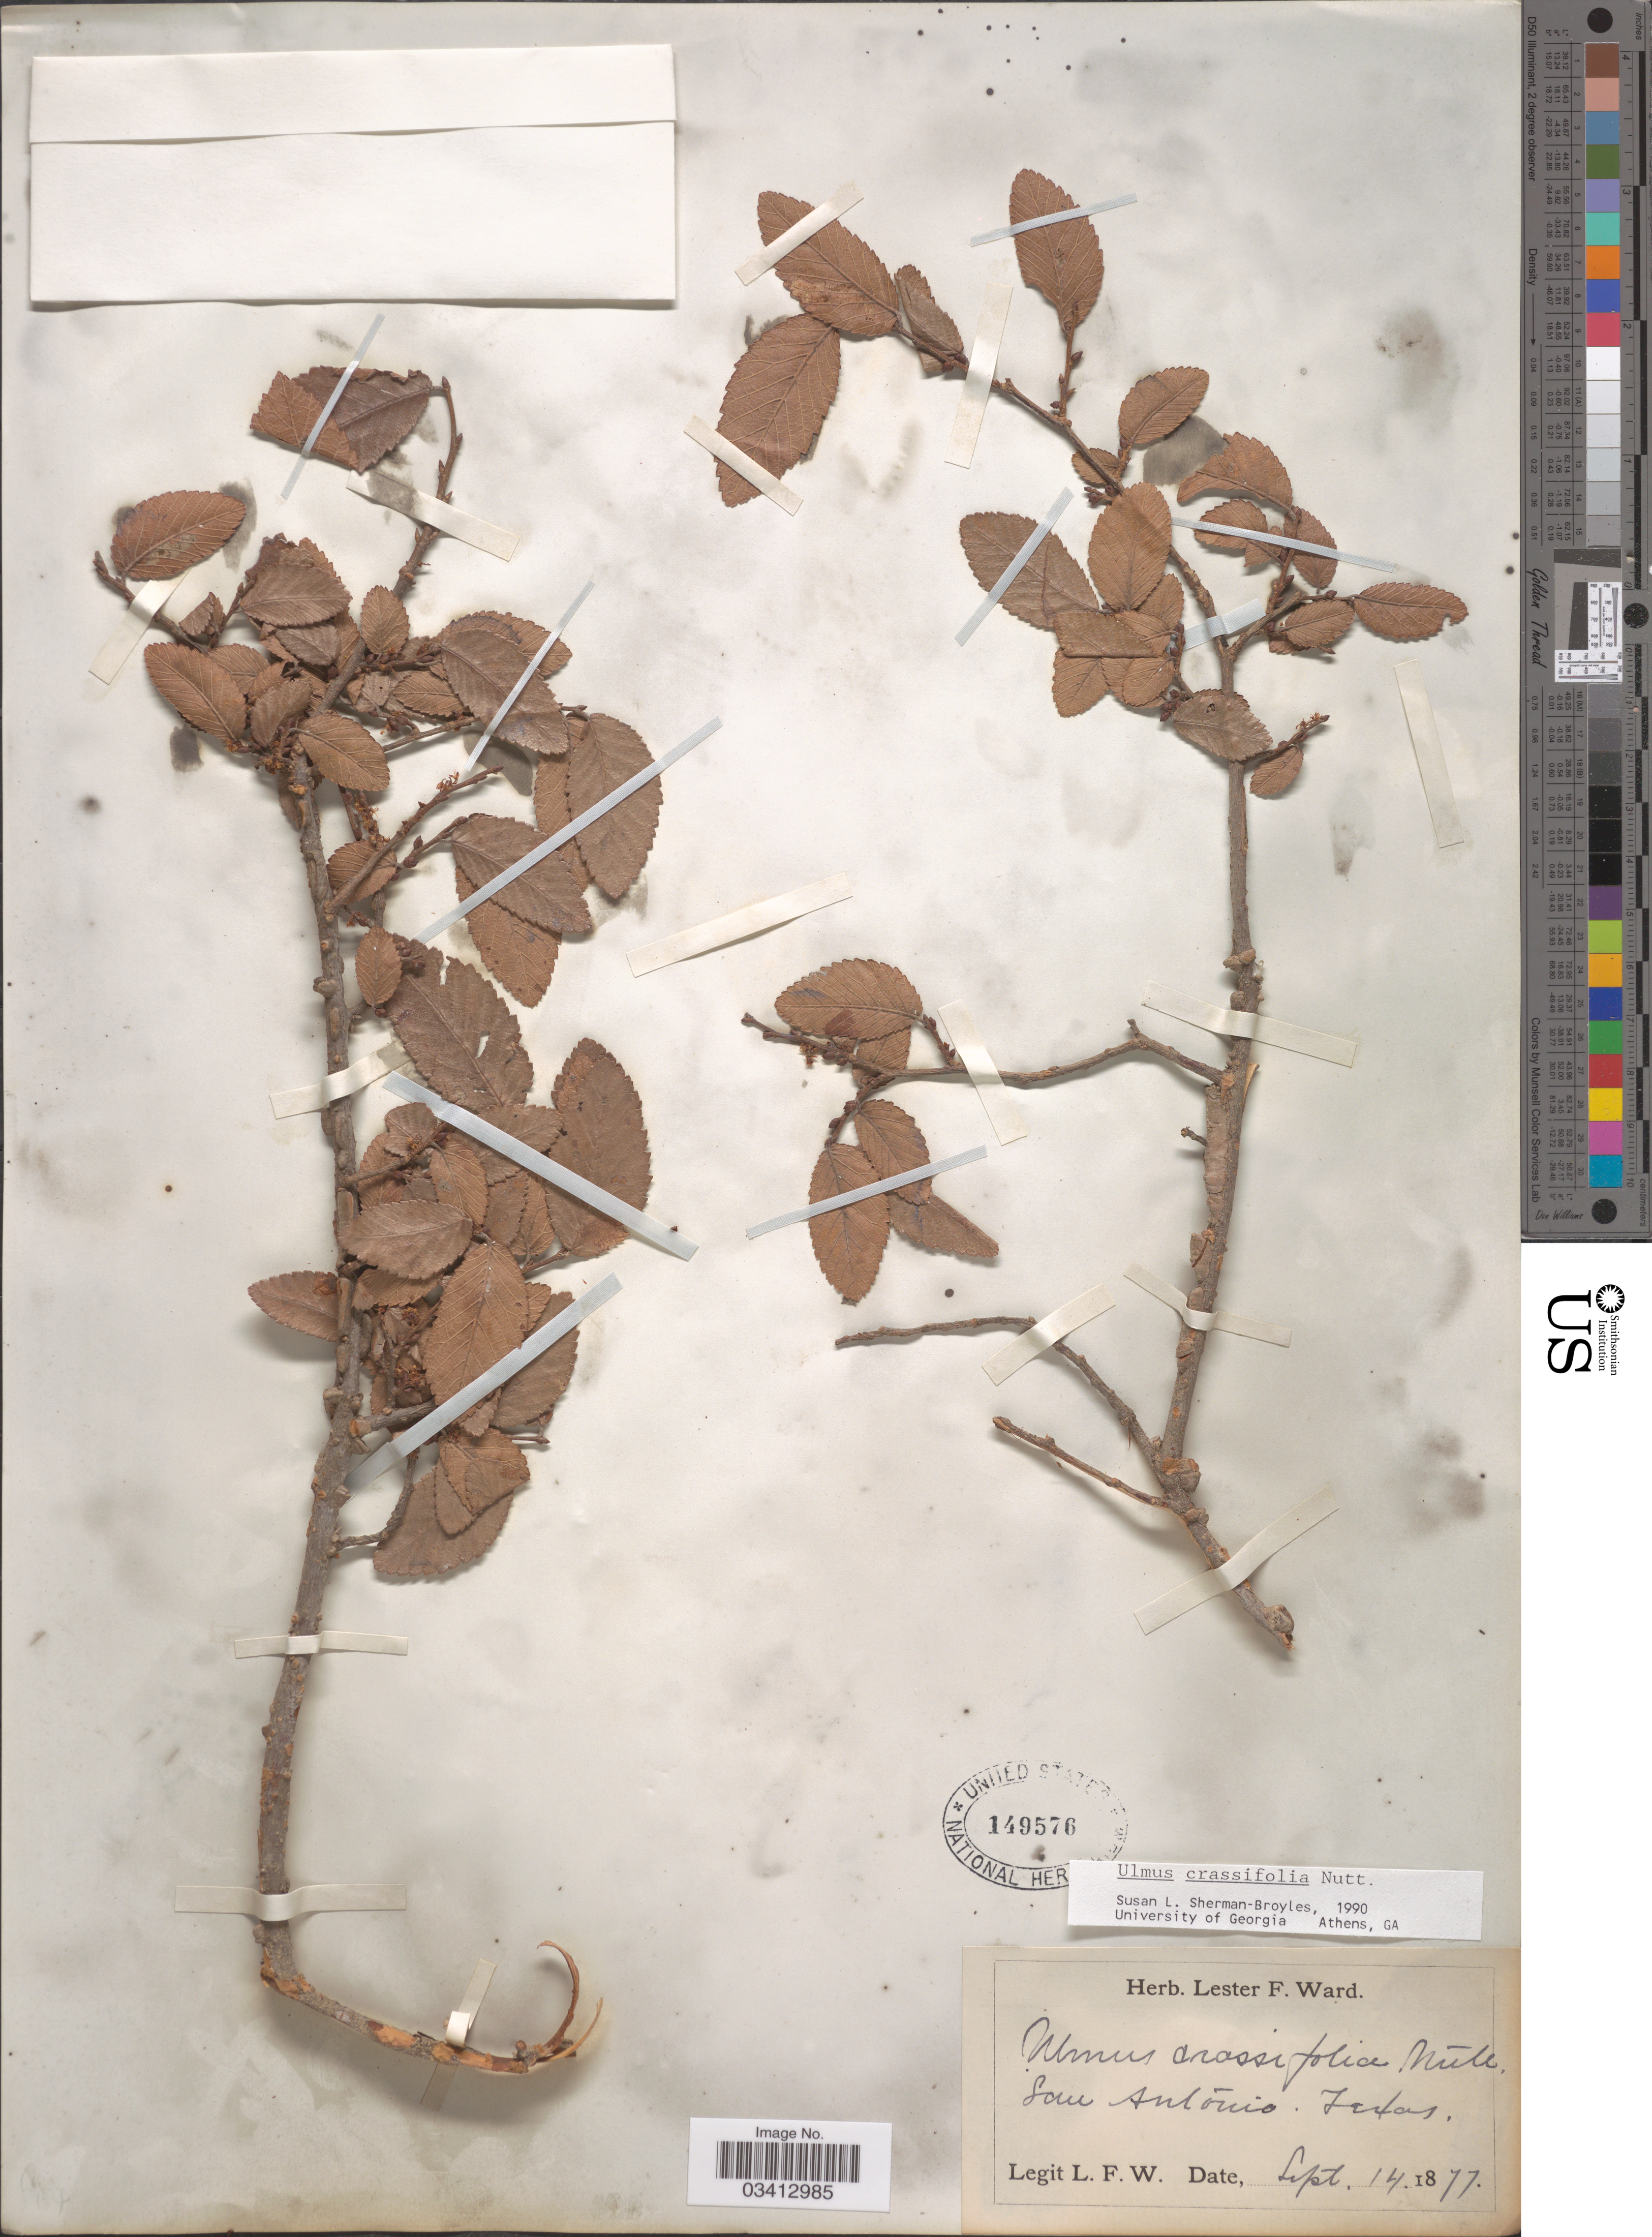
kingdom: Plantae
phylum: Tracheophyta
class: Magnoliopsida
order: Rosales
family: Ulmaceae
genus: Ulmus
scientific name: Ulmus crassifolia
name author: Nutt.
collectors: L. F. Ward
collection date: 1877-09-14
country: United States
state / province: Texas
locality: San Antonio.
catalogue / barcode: US 149576